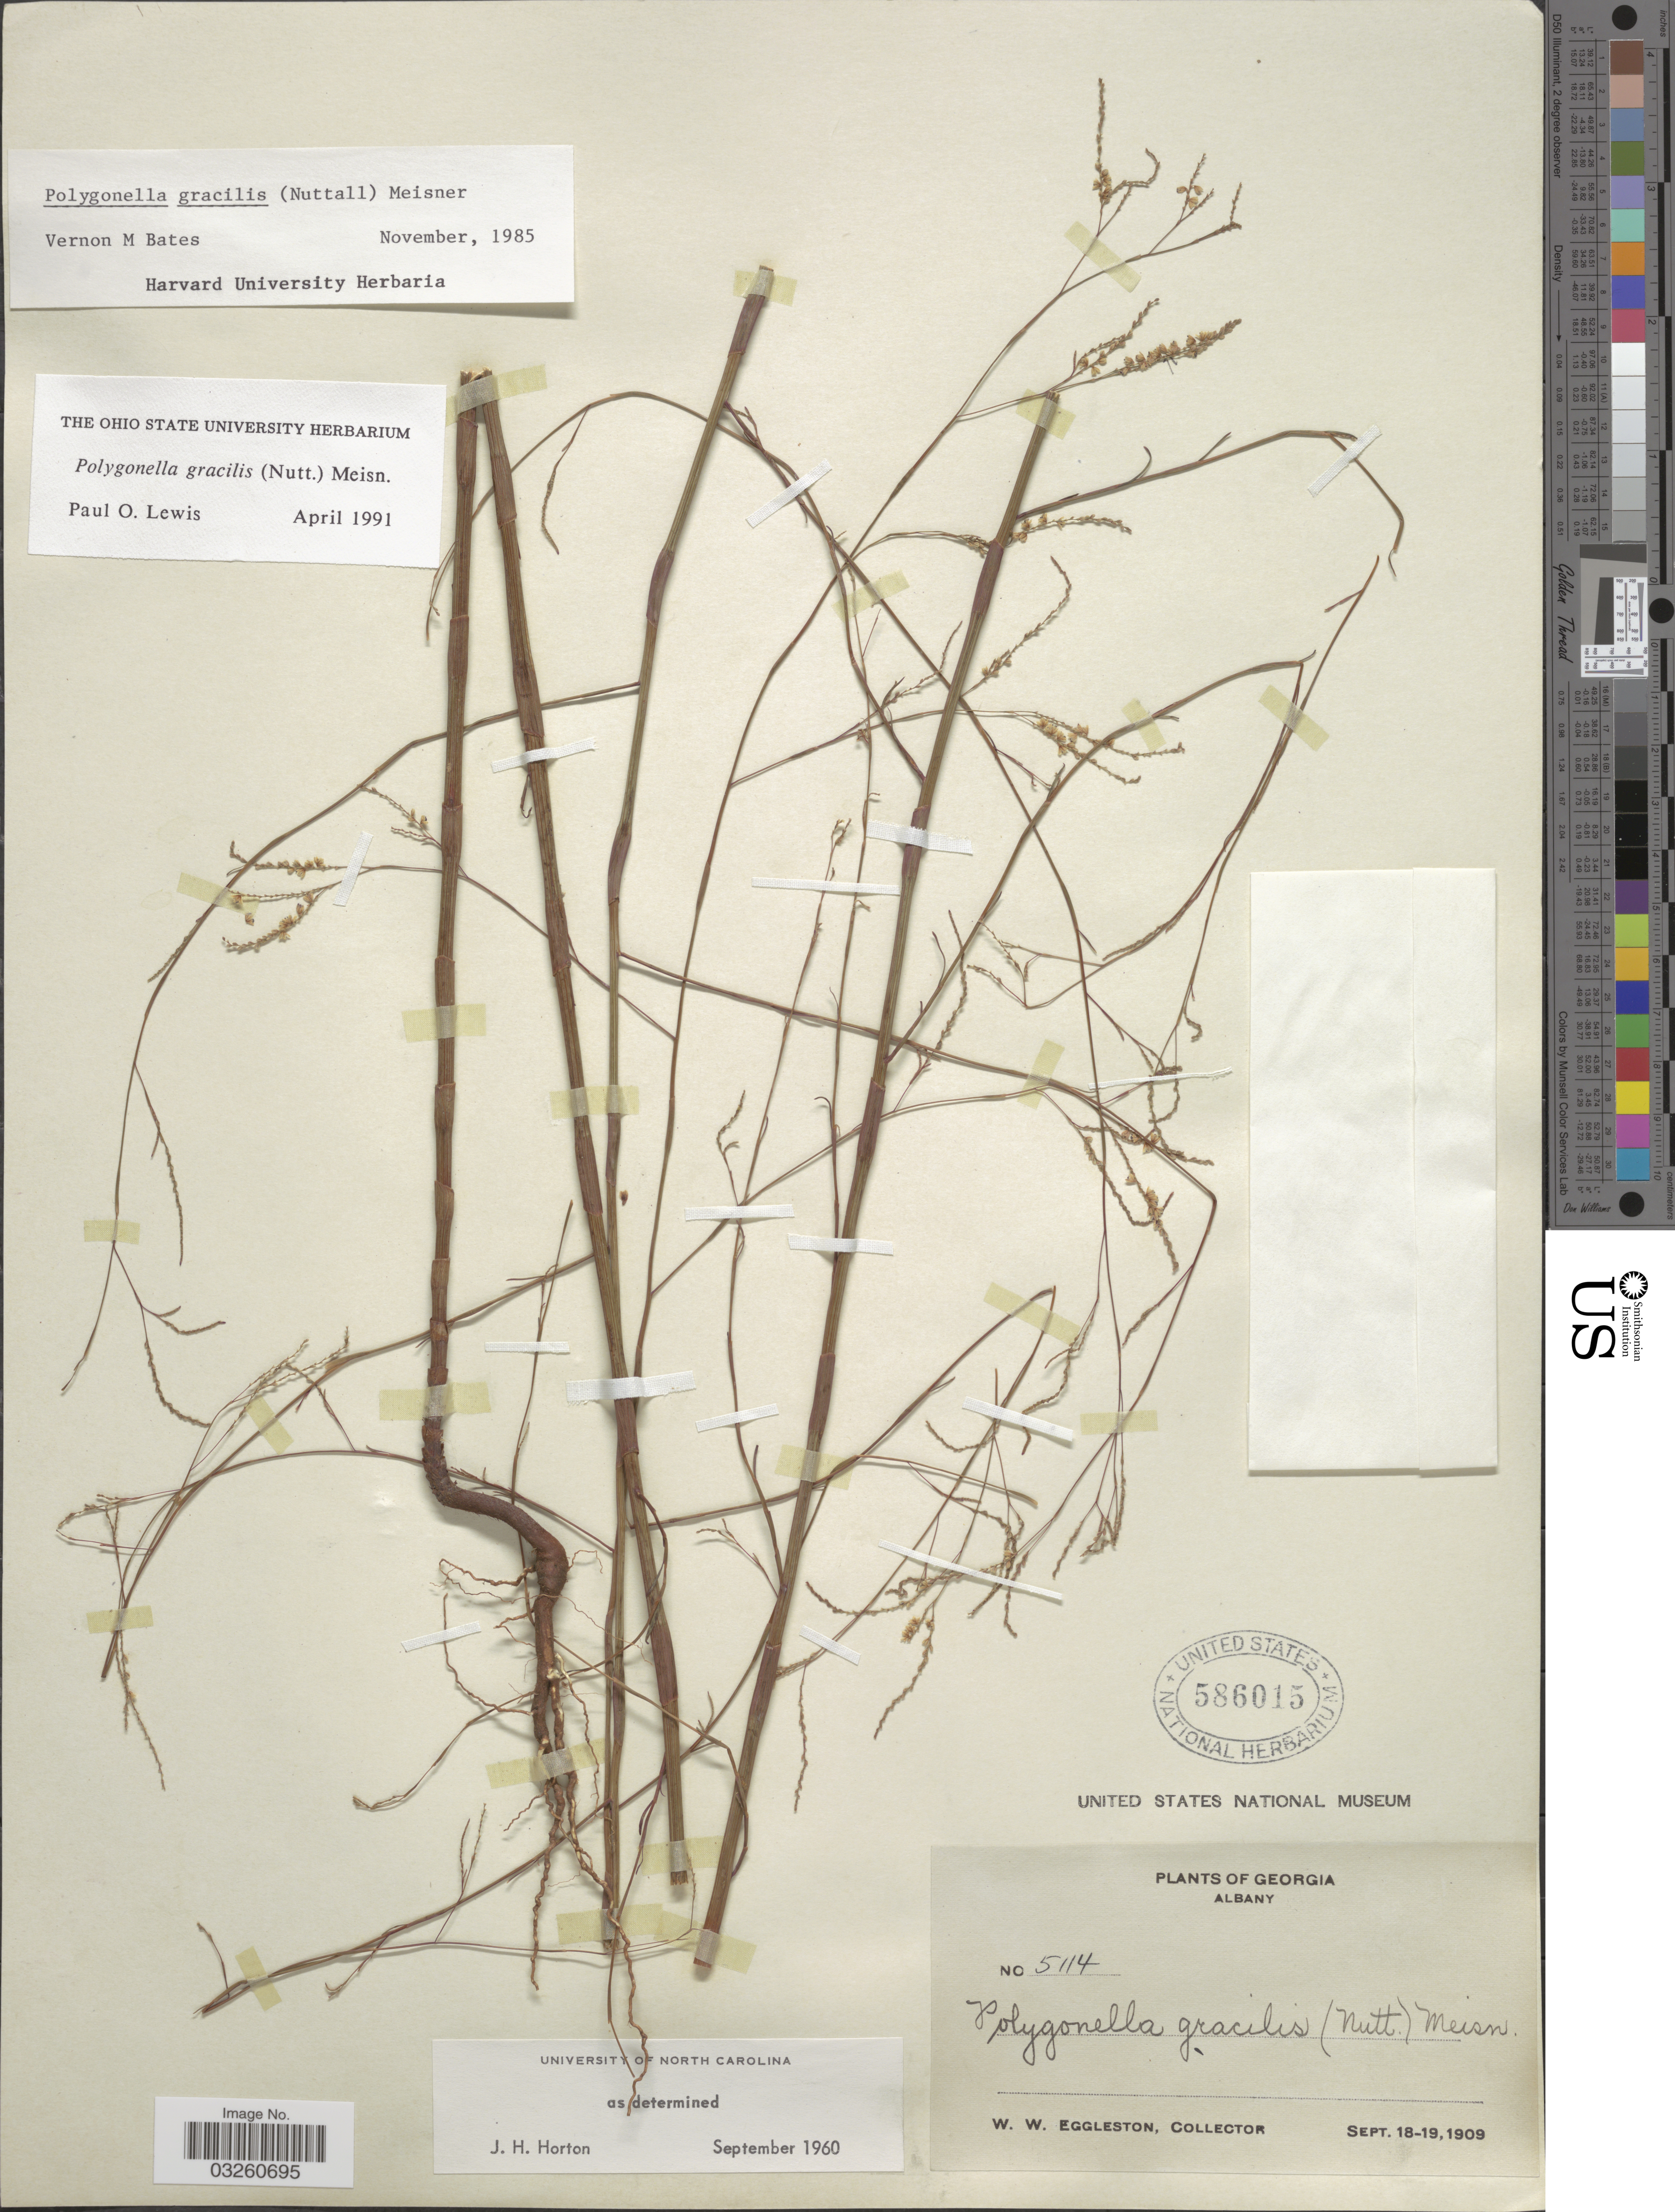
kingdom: Plantae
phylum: Tracheophyta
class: Magnoliopsida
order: Caryophyllales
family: Polygonaceae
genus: Polygonella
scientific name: Polygonella gracilis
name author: (Nutt.) Meisn.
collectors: W. W. Eggleston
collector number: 5114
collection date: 1909-09-18/1909-09-19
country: United States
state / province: Georgia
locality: Albany.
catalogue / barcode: US 586015